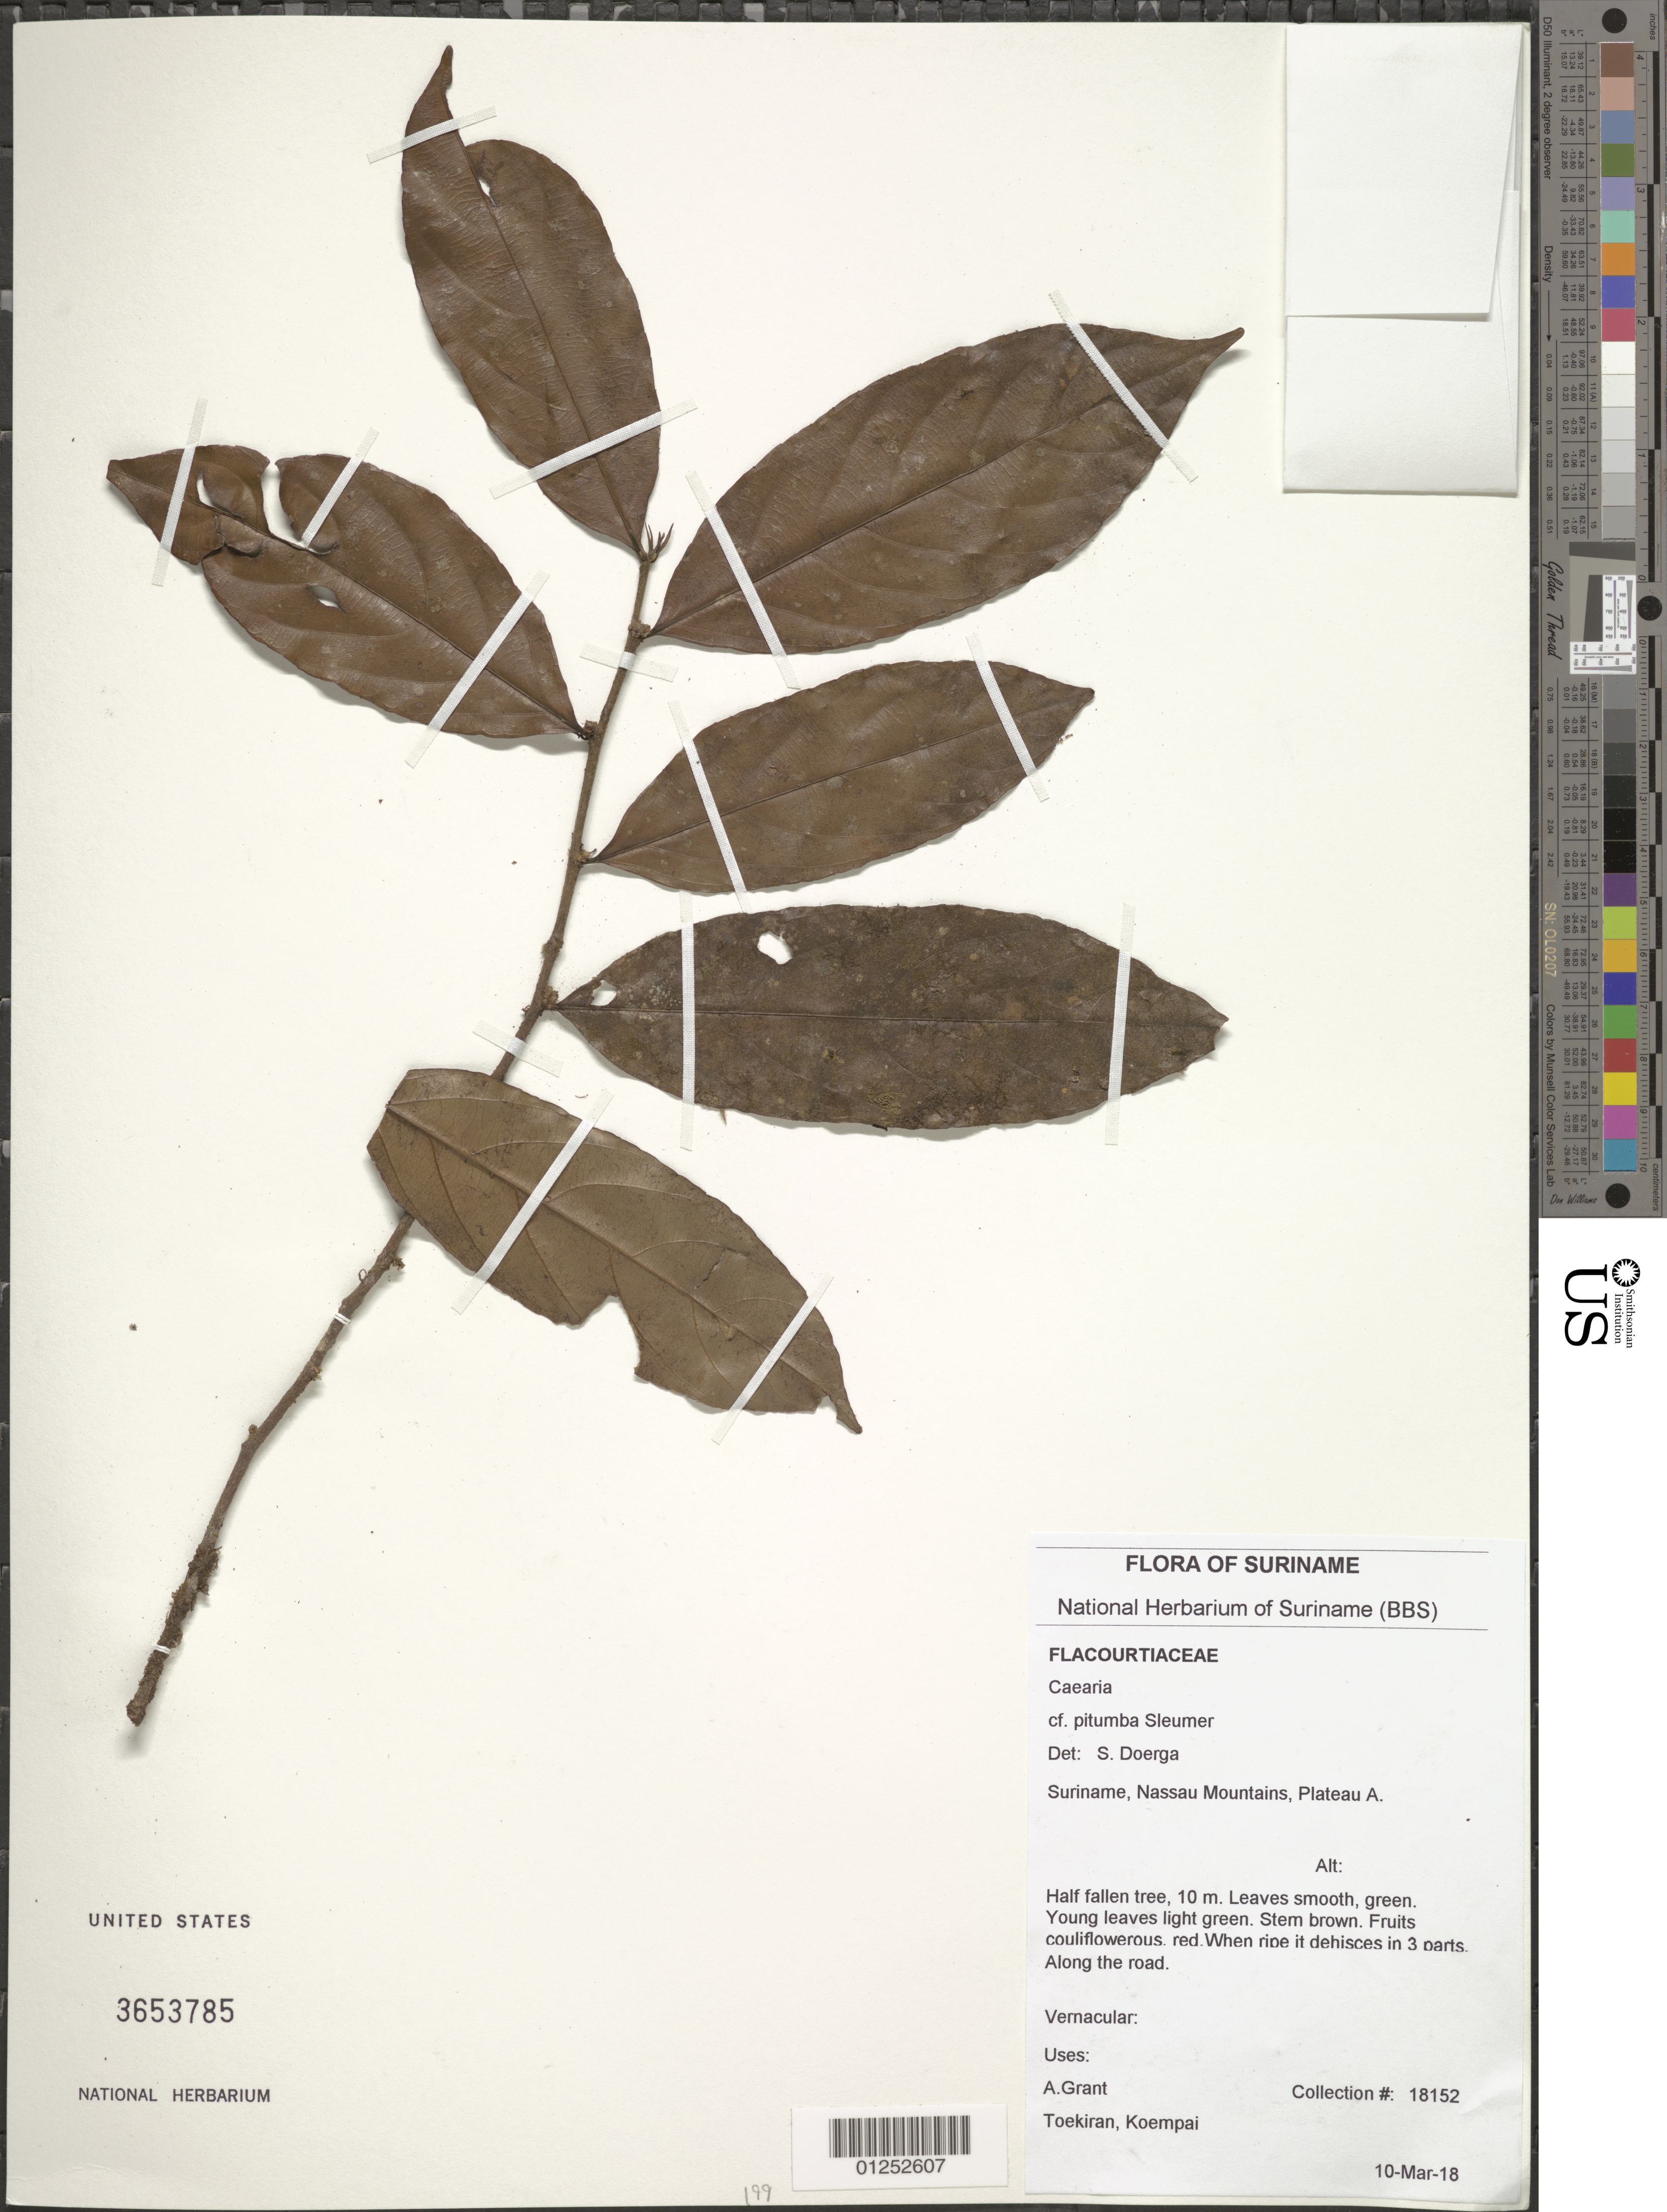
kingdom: Plantae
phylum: Tracheophyta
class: Magnoliopsida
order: Malpighiales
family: Salicaceae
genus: Casearia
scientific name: Casearia pitumba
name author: Sleumer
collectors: A. Grant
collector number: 18152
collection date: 2010-03-18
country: Suriname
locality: Nassau Mountains, Plateau A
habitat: Along the road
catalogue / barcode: US 3653785